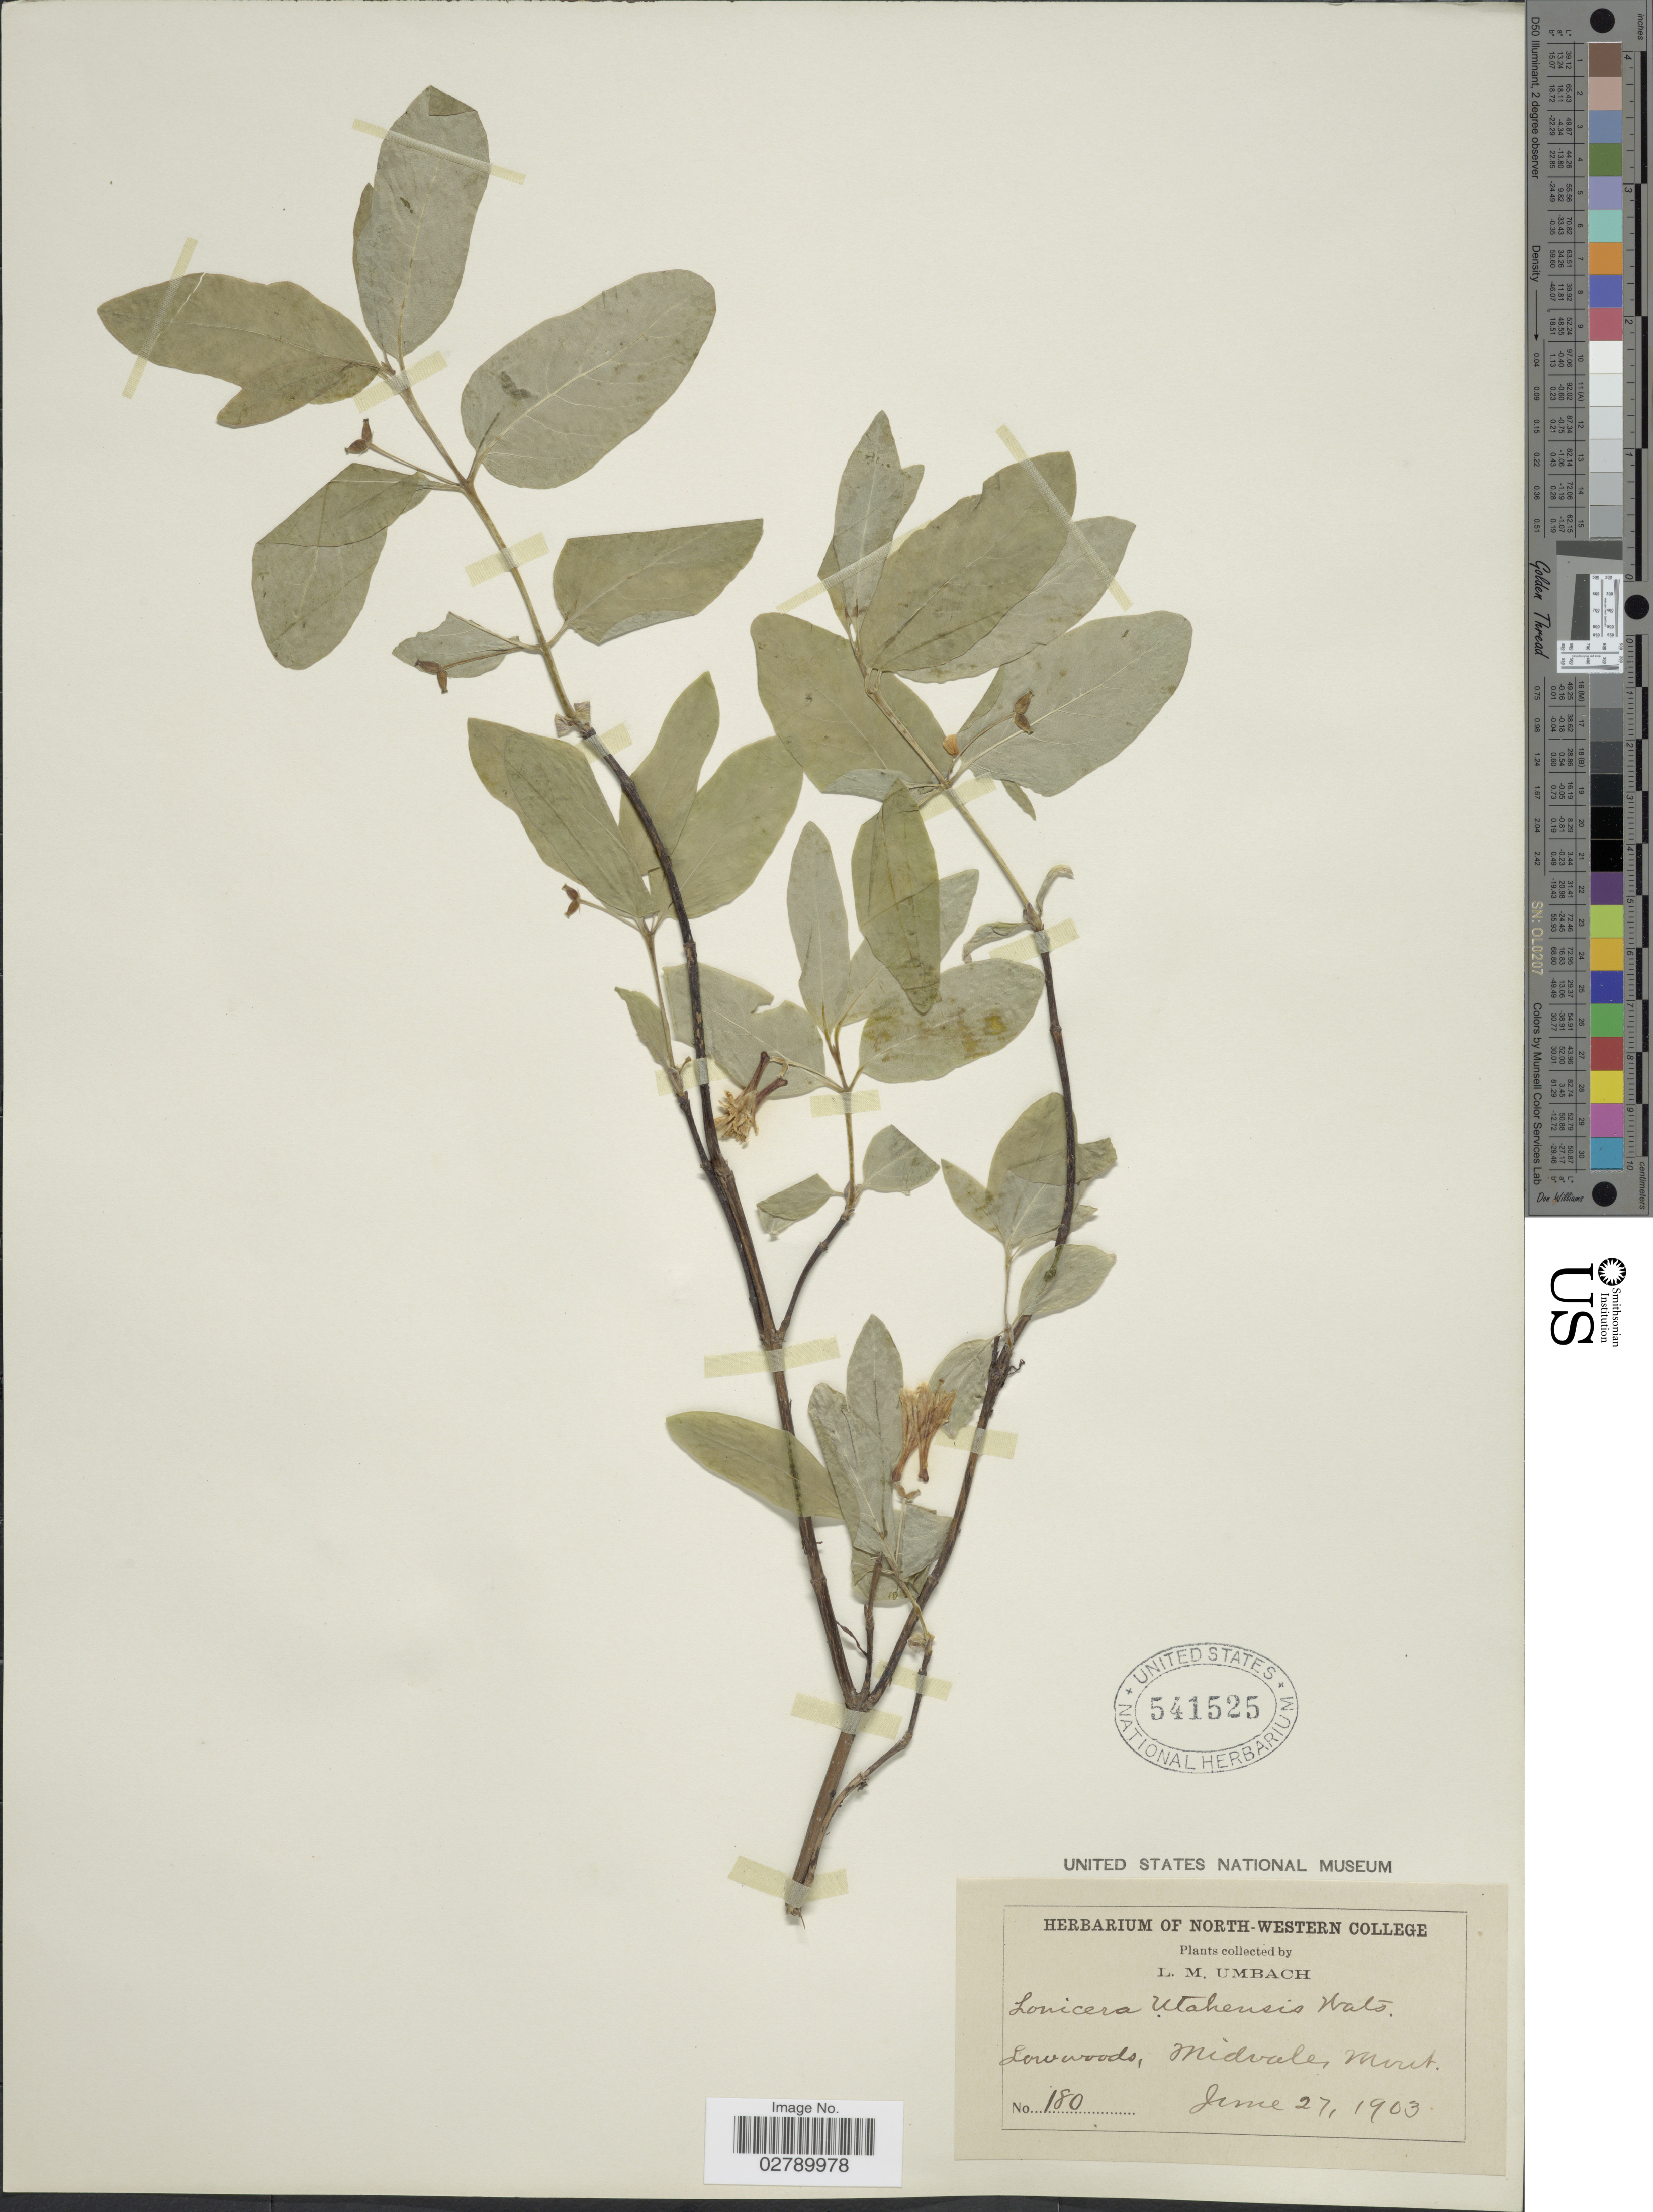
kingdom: Plantae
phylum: Tracheophyta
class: Magnoliopsida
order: Dipsacales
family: Caprifoliaceae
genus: Lonicera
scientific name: Lonicera utahensis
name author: S. Watson in C. King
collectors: L. M. Umbach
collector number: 180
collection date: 1903-06-27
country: United States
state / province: Montana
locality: Low woods, Midvale.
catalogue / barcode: US 541525